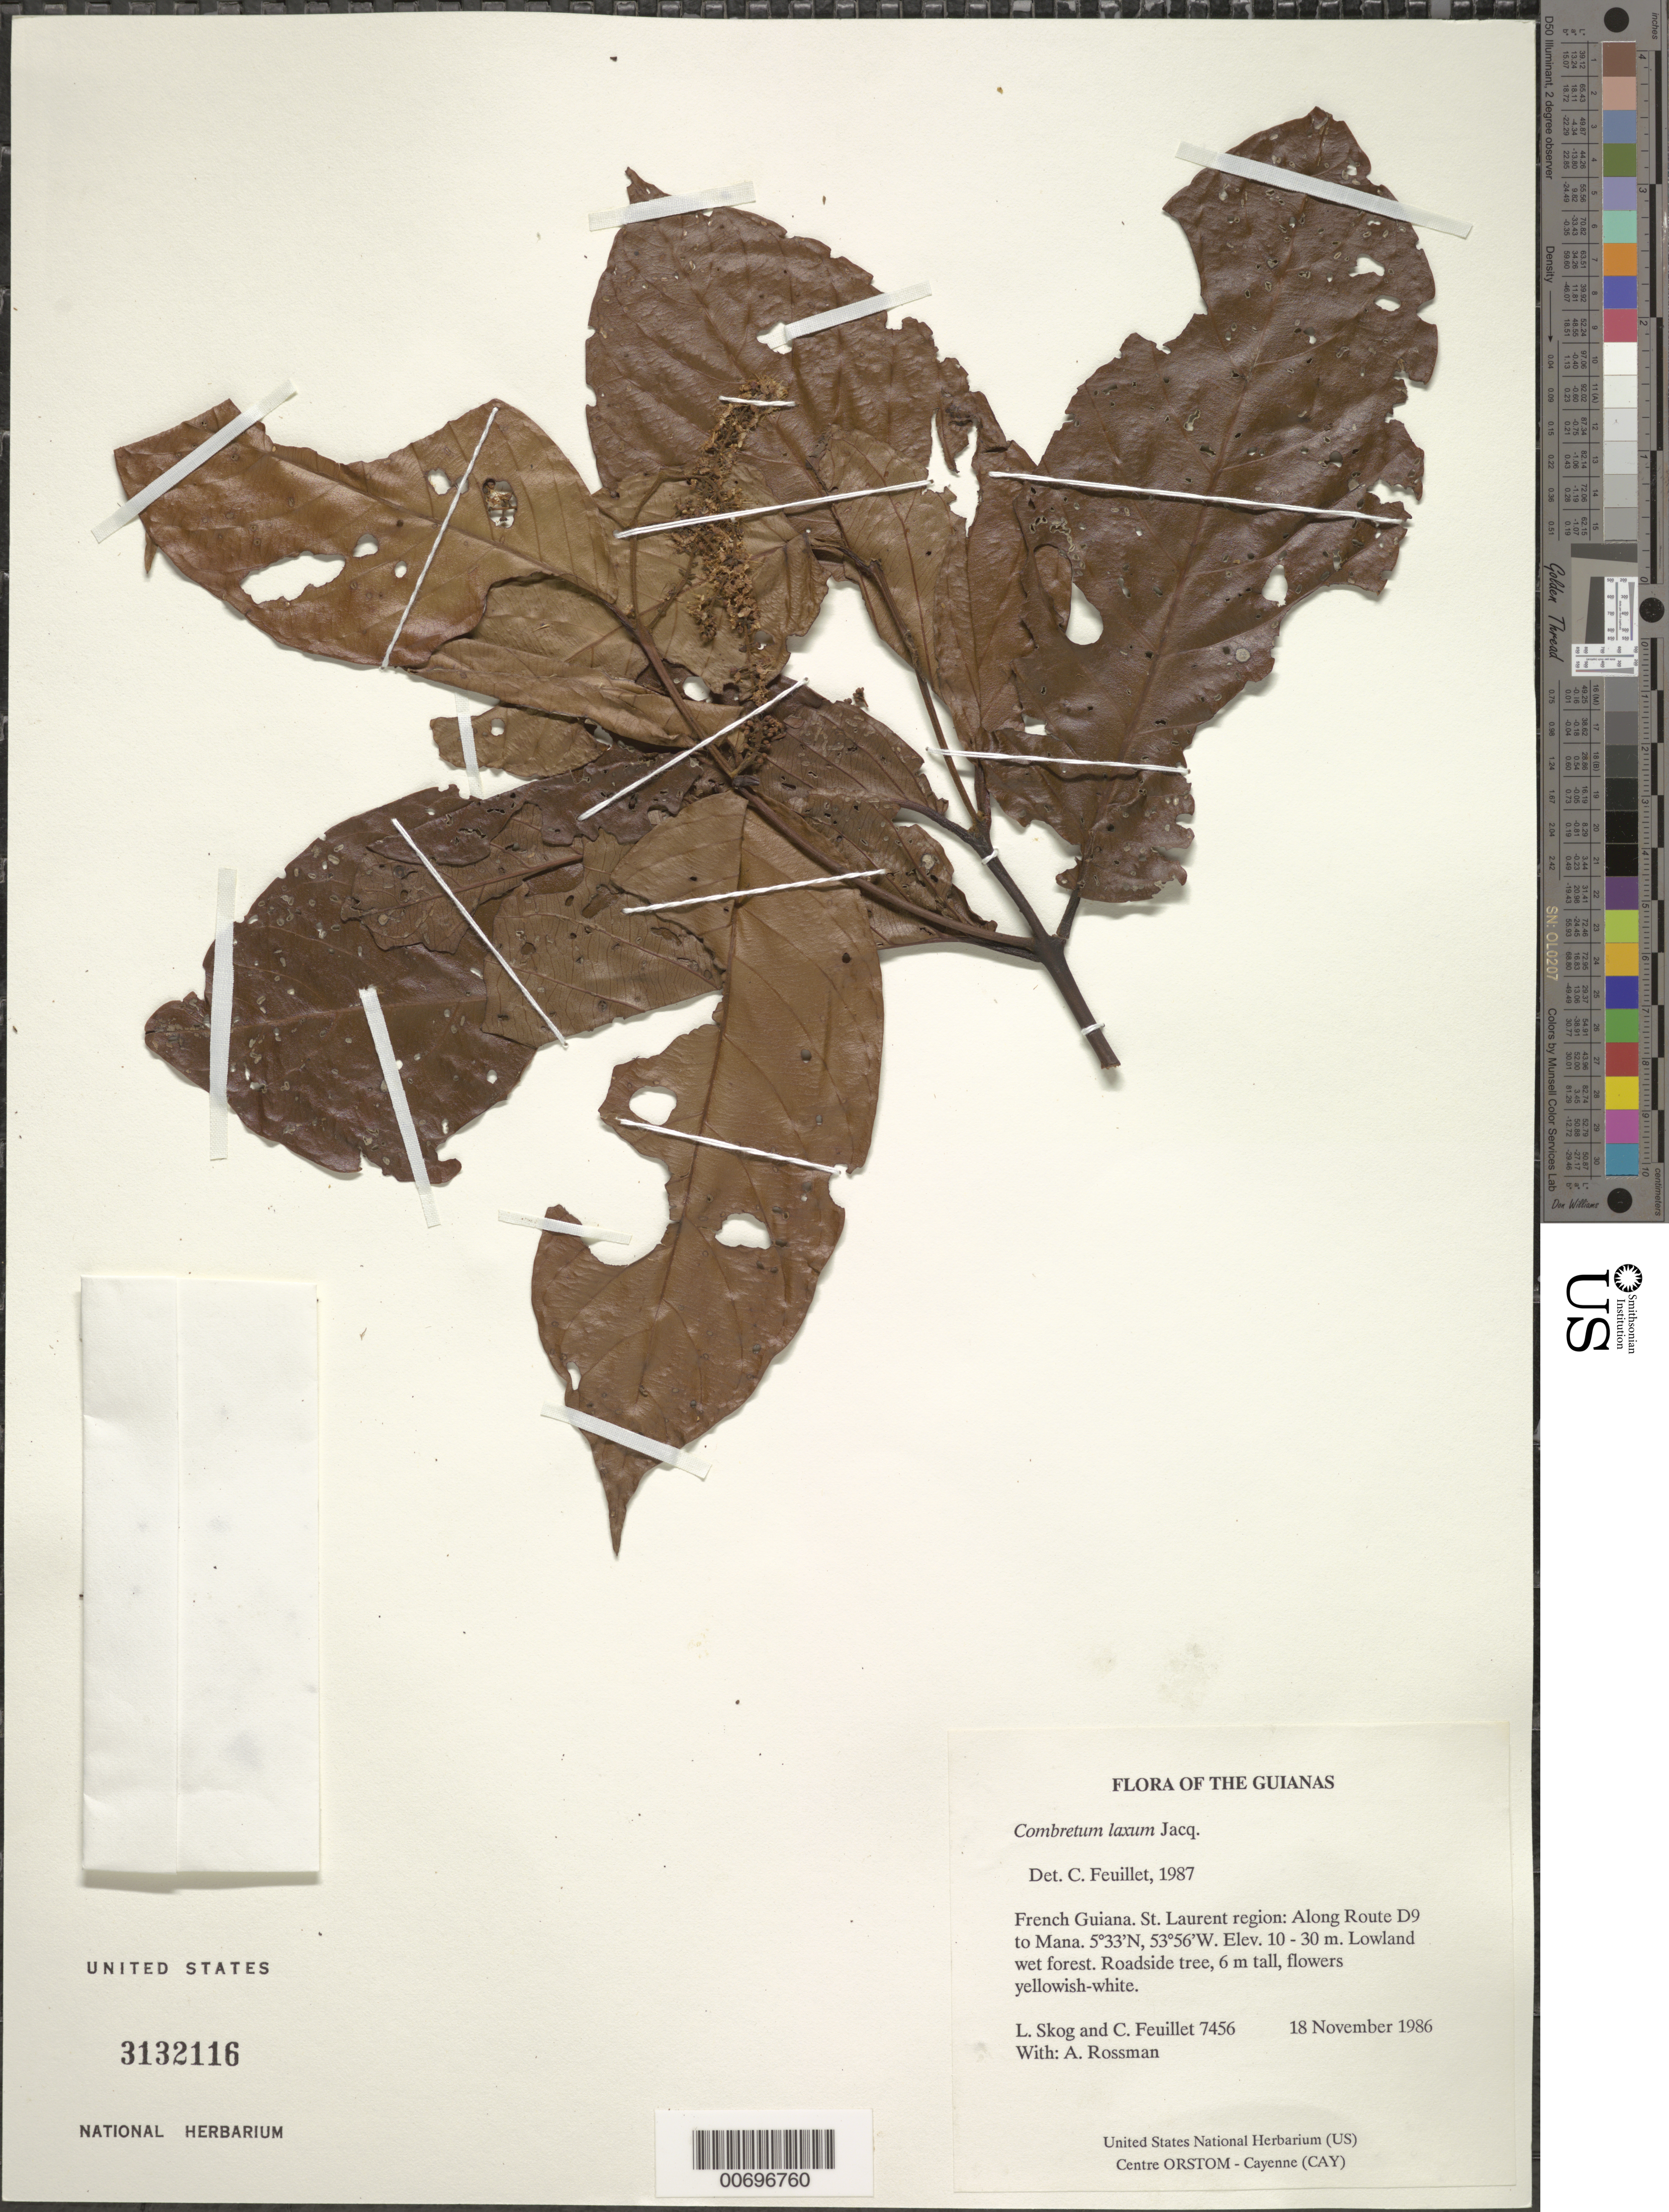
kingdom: Plantae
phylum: Tracheophyta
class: Magnoliopsida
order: Myrtales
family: Combretaceae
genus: Combretum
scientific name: Combretum laxum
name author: Jacq.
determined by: Feuillet, C.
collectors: L. E. Skog, C. Feuillet & A. Rossman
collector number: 7456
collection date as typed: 18 November 1986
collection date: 1986-11-18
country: French Guiana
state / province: Saint-Laurent-du-Maroni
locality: Along Route D9 to Mana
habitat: Lowland wet forest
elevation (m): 10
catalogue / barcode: US 3132116